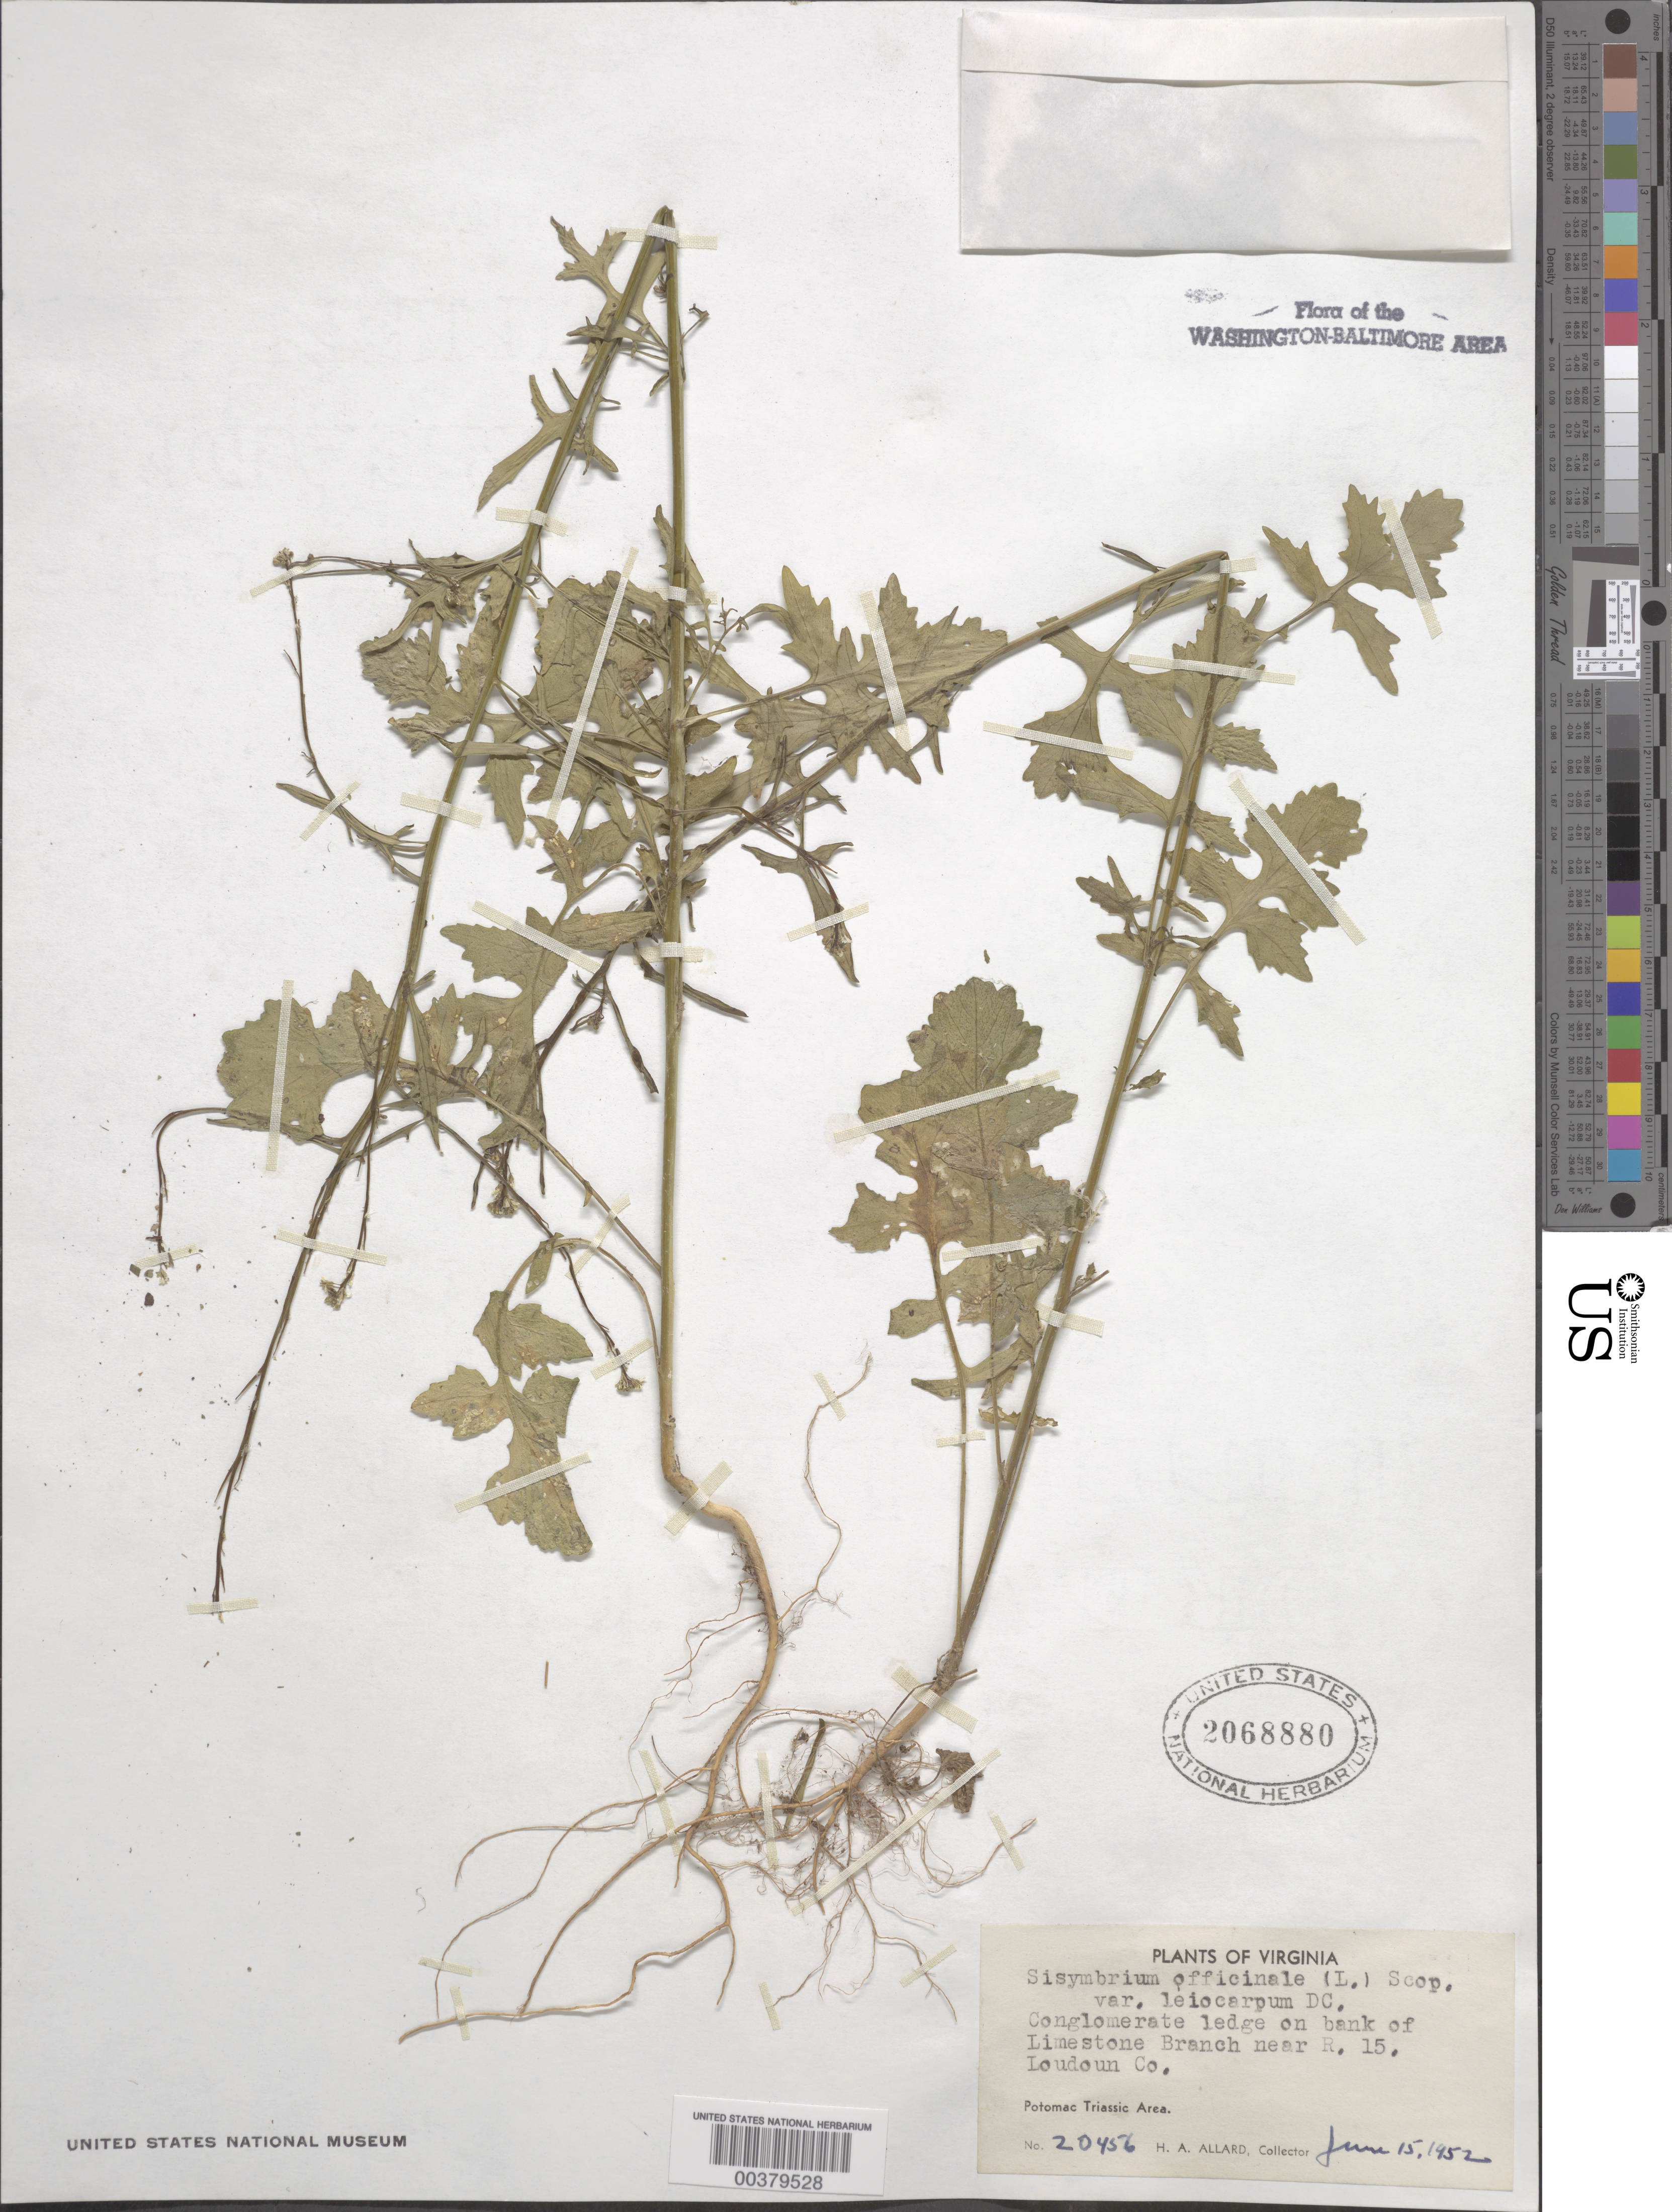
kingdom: Plantae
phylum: Tracheophyta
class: Magnoliopsida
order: Brassicales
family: Brassicaceae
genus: Sisymbrium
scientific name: Sisymbrium officinale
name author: (L.) Scop.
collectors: H. A. Allard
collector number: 20456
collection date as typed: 15 Jun 1952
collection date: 1952-06-15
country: United States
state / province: Virginia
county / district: Loudoun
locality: Limestone Branch near Route 15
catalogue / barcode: US 2068880